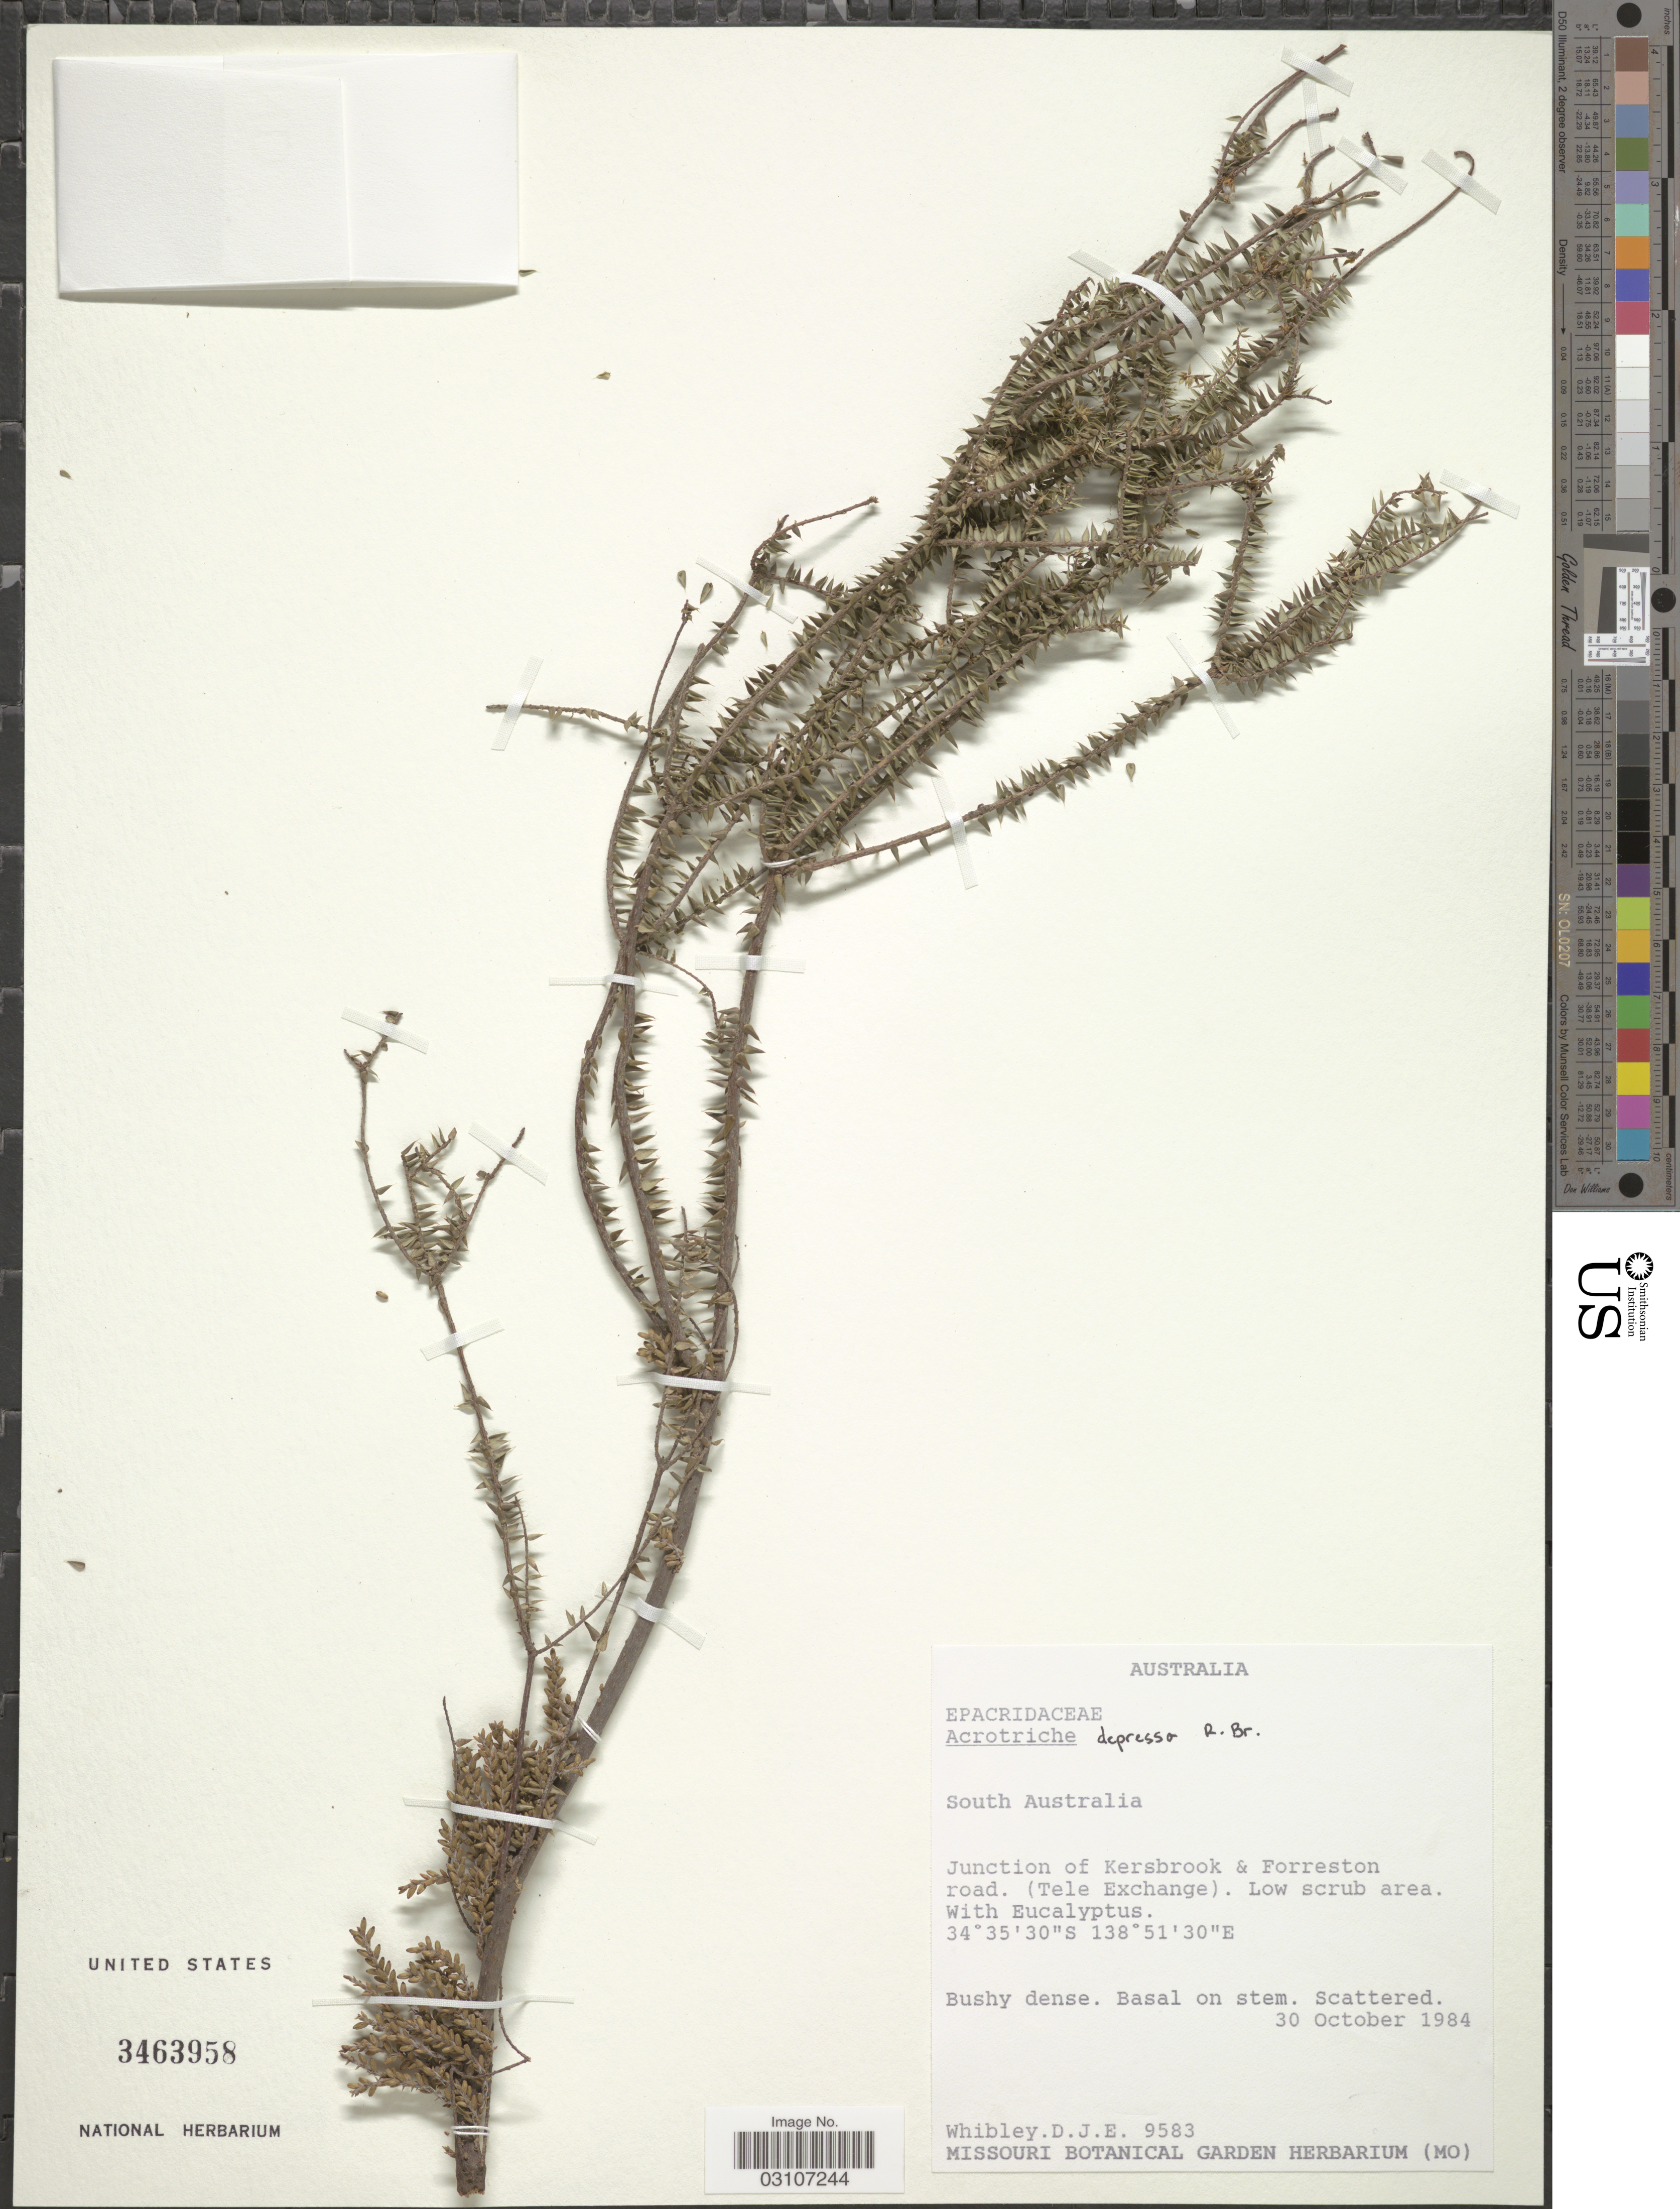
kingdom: Plantae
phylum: Tracheophyta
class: Magnoliopsida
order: Ericales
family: Ericaceae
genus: Acrotriche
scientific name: Acrotriche depressa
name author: R. Br.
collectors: D. Whibley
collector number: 9583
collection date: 1984-10-30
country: Australia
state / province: South Australia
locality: Junction of Kersbrook & Forreston road. (Tele Exchange).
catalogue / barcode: US 3463958